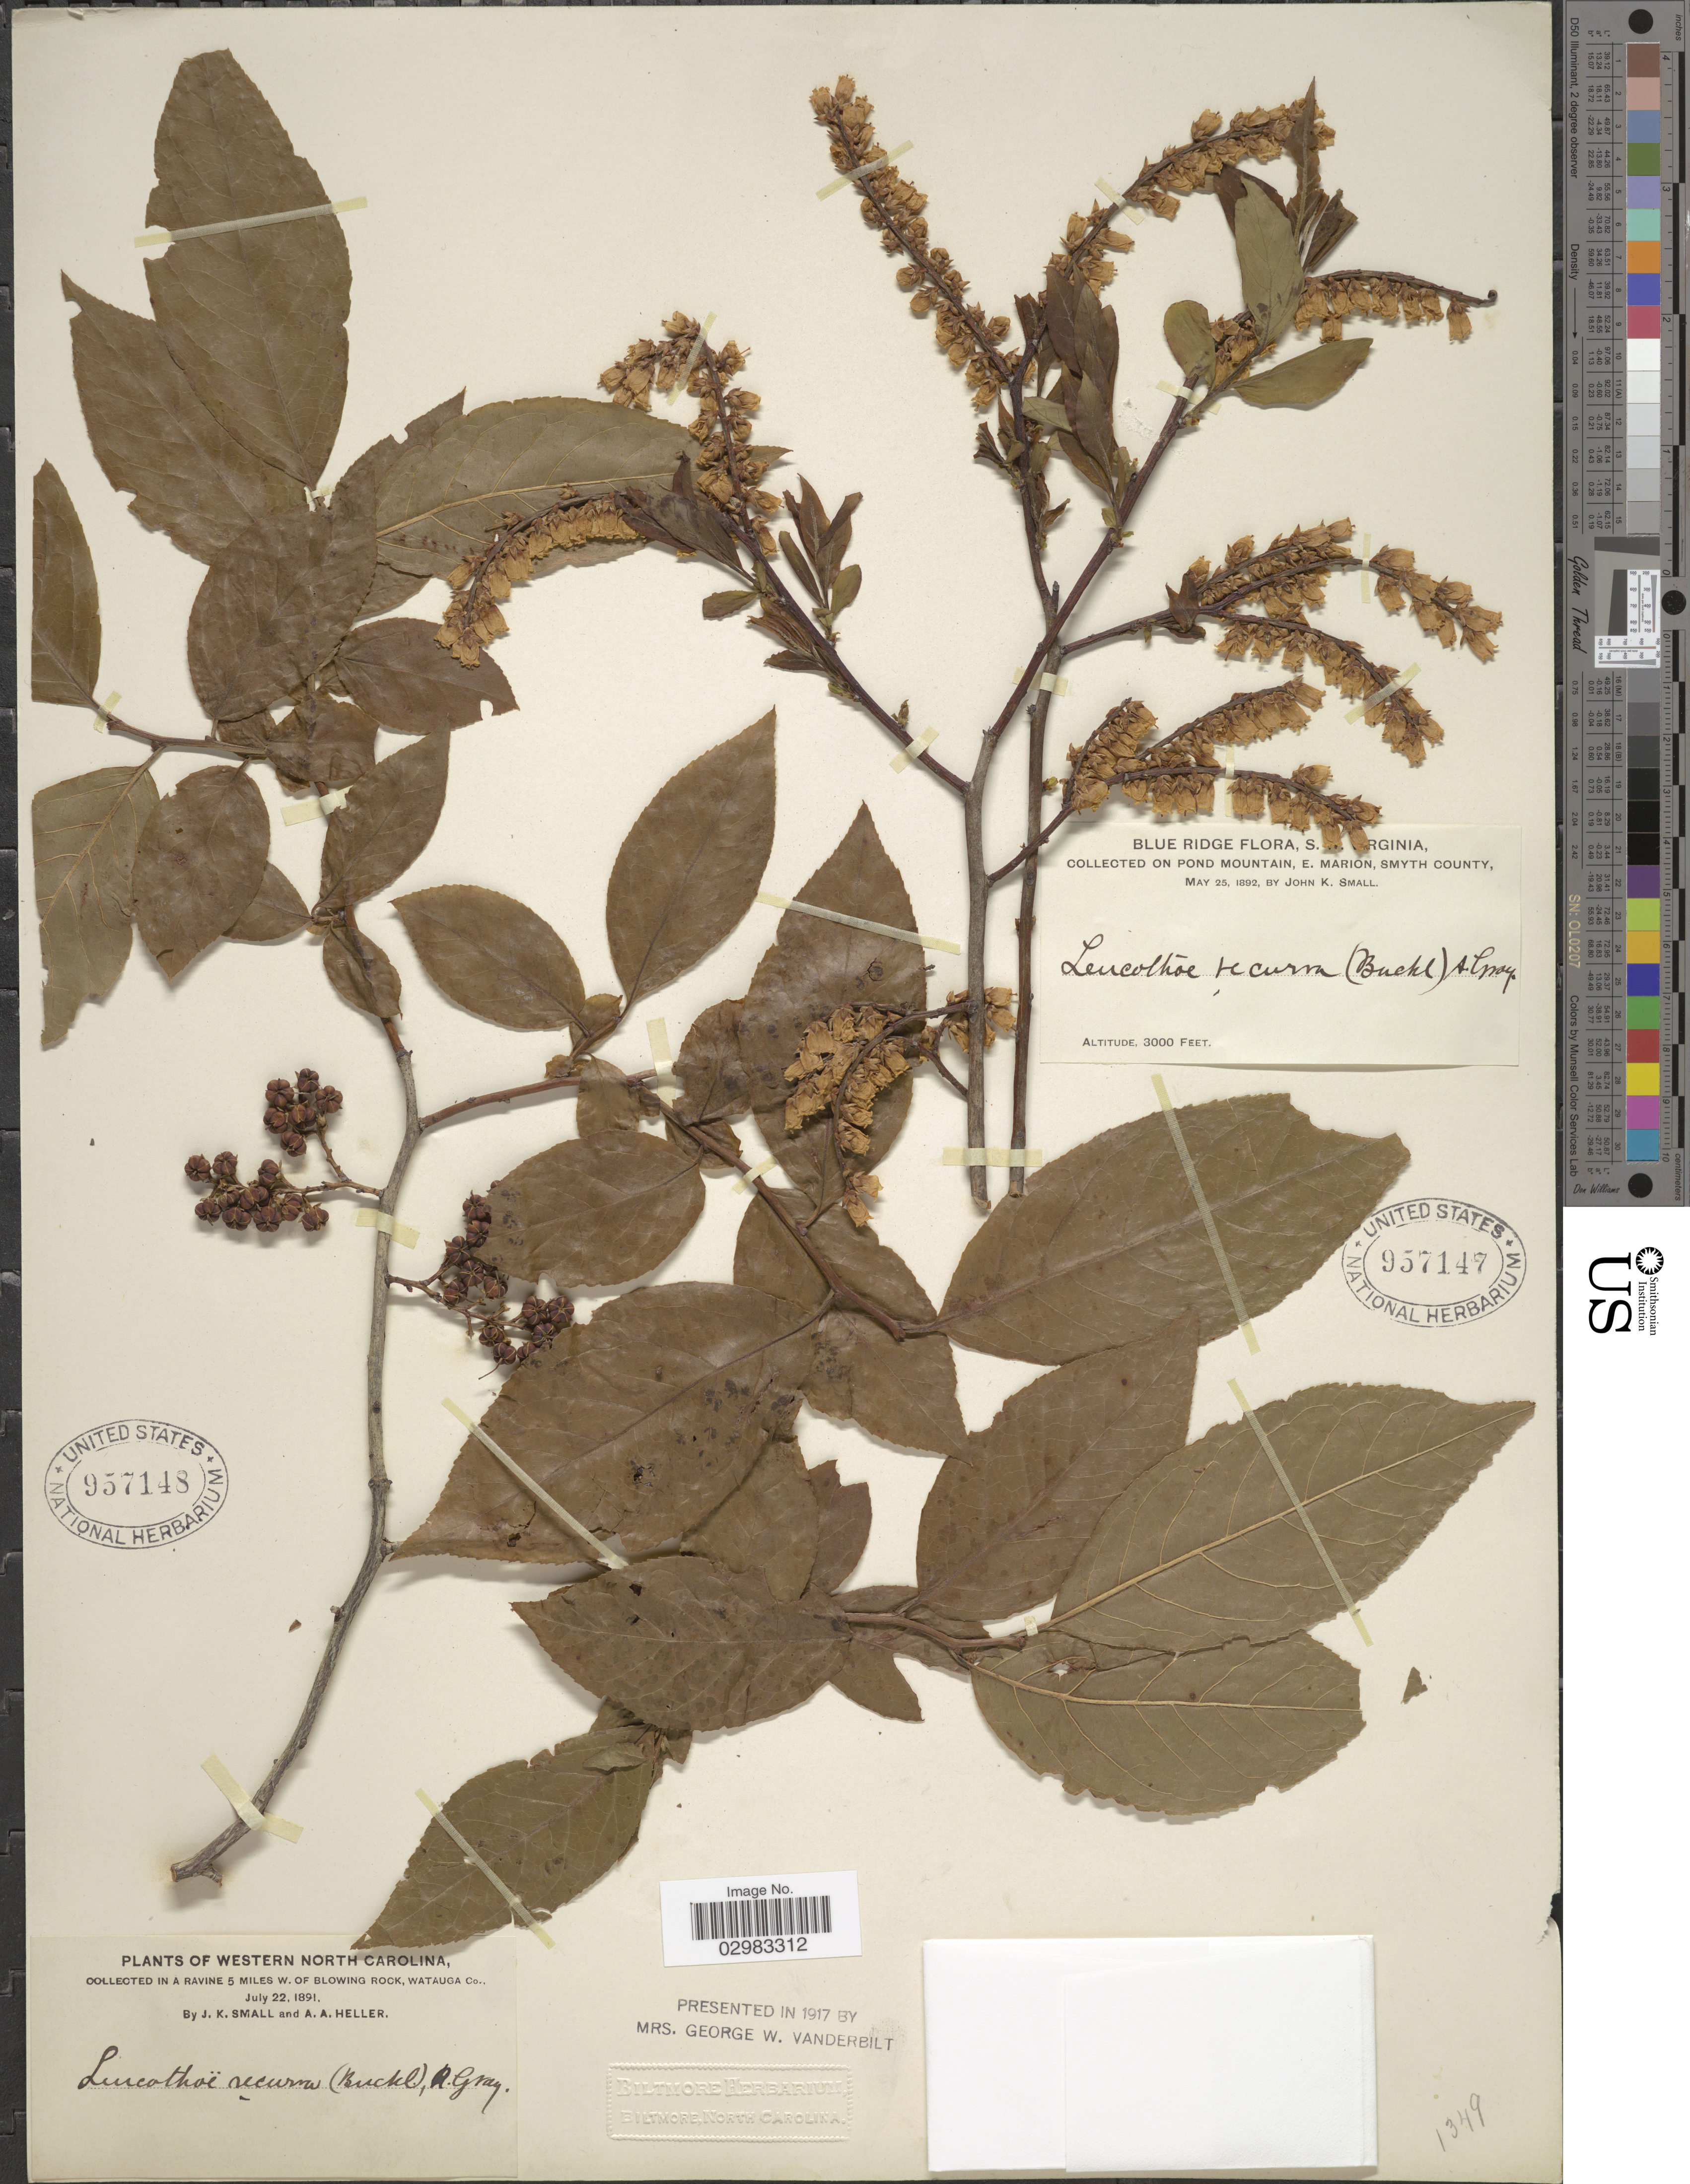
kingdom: Plantae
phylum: Tracheophyta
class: Magnoliopsida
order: Ericales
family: Ericaceae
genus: Leucothoe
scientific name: Leucothoë racemosa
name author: (L.) A. Gray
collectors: J. K. Small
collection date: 1892-05-25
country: United States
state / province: Virginia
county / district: Smyth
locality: Blue Ridge. S.W. Virginia. On Pond Mountain, E. Marion,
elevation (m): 914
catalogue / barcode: US 957147-2